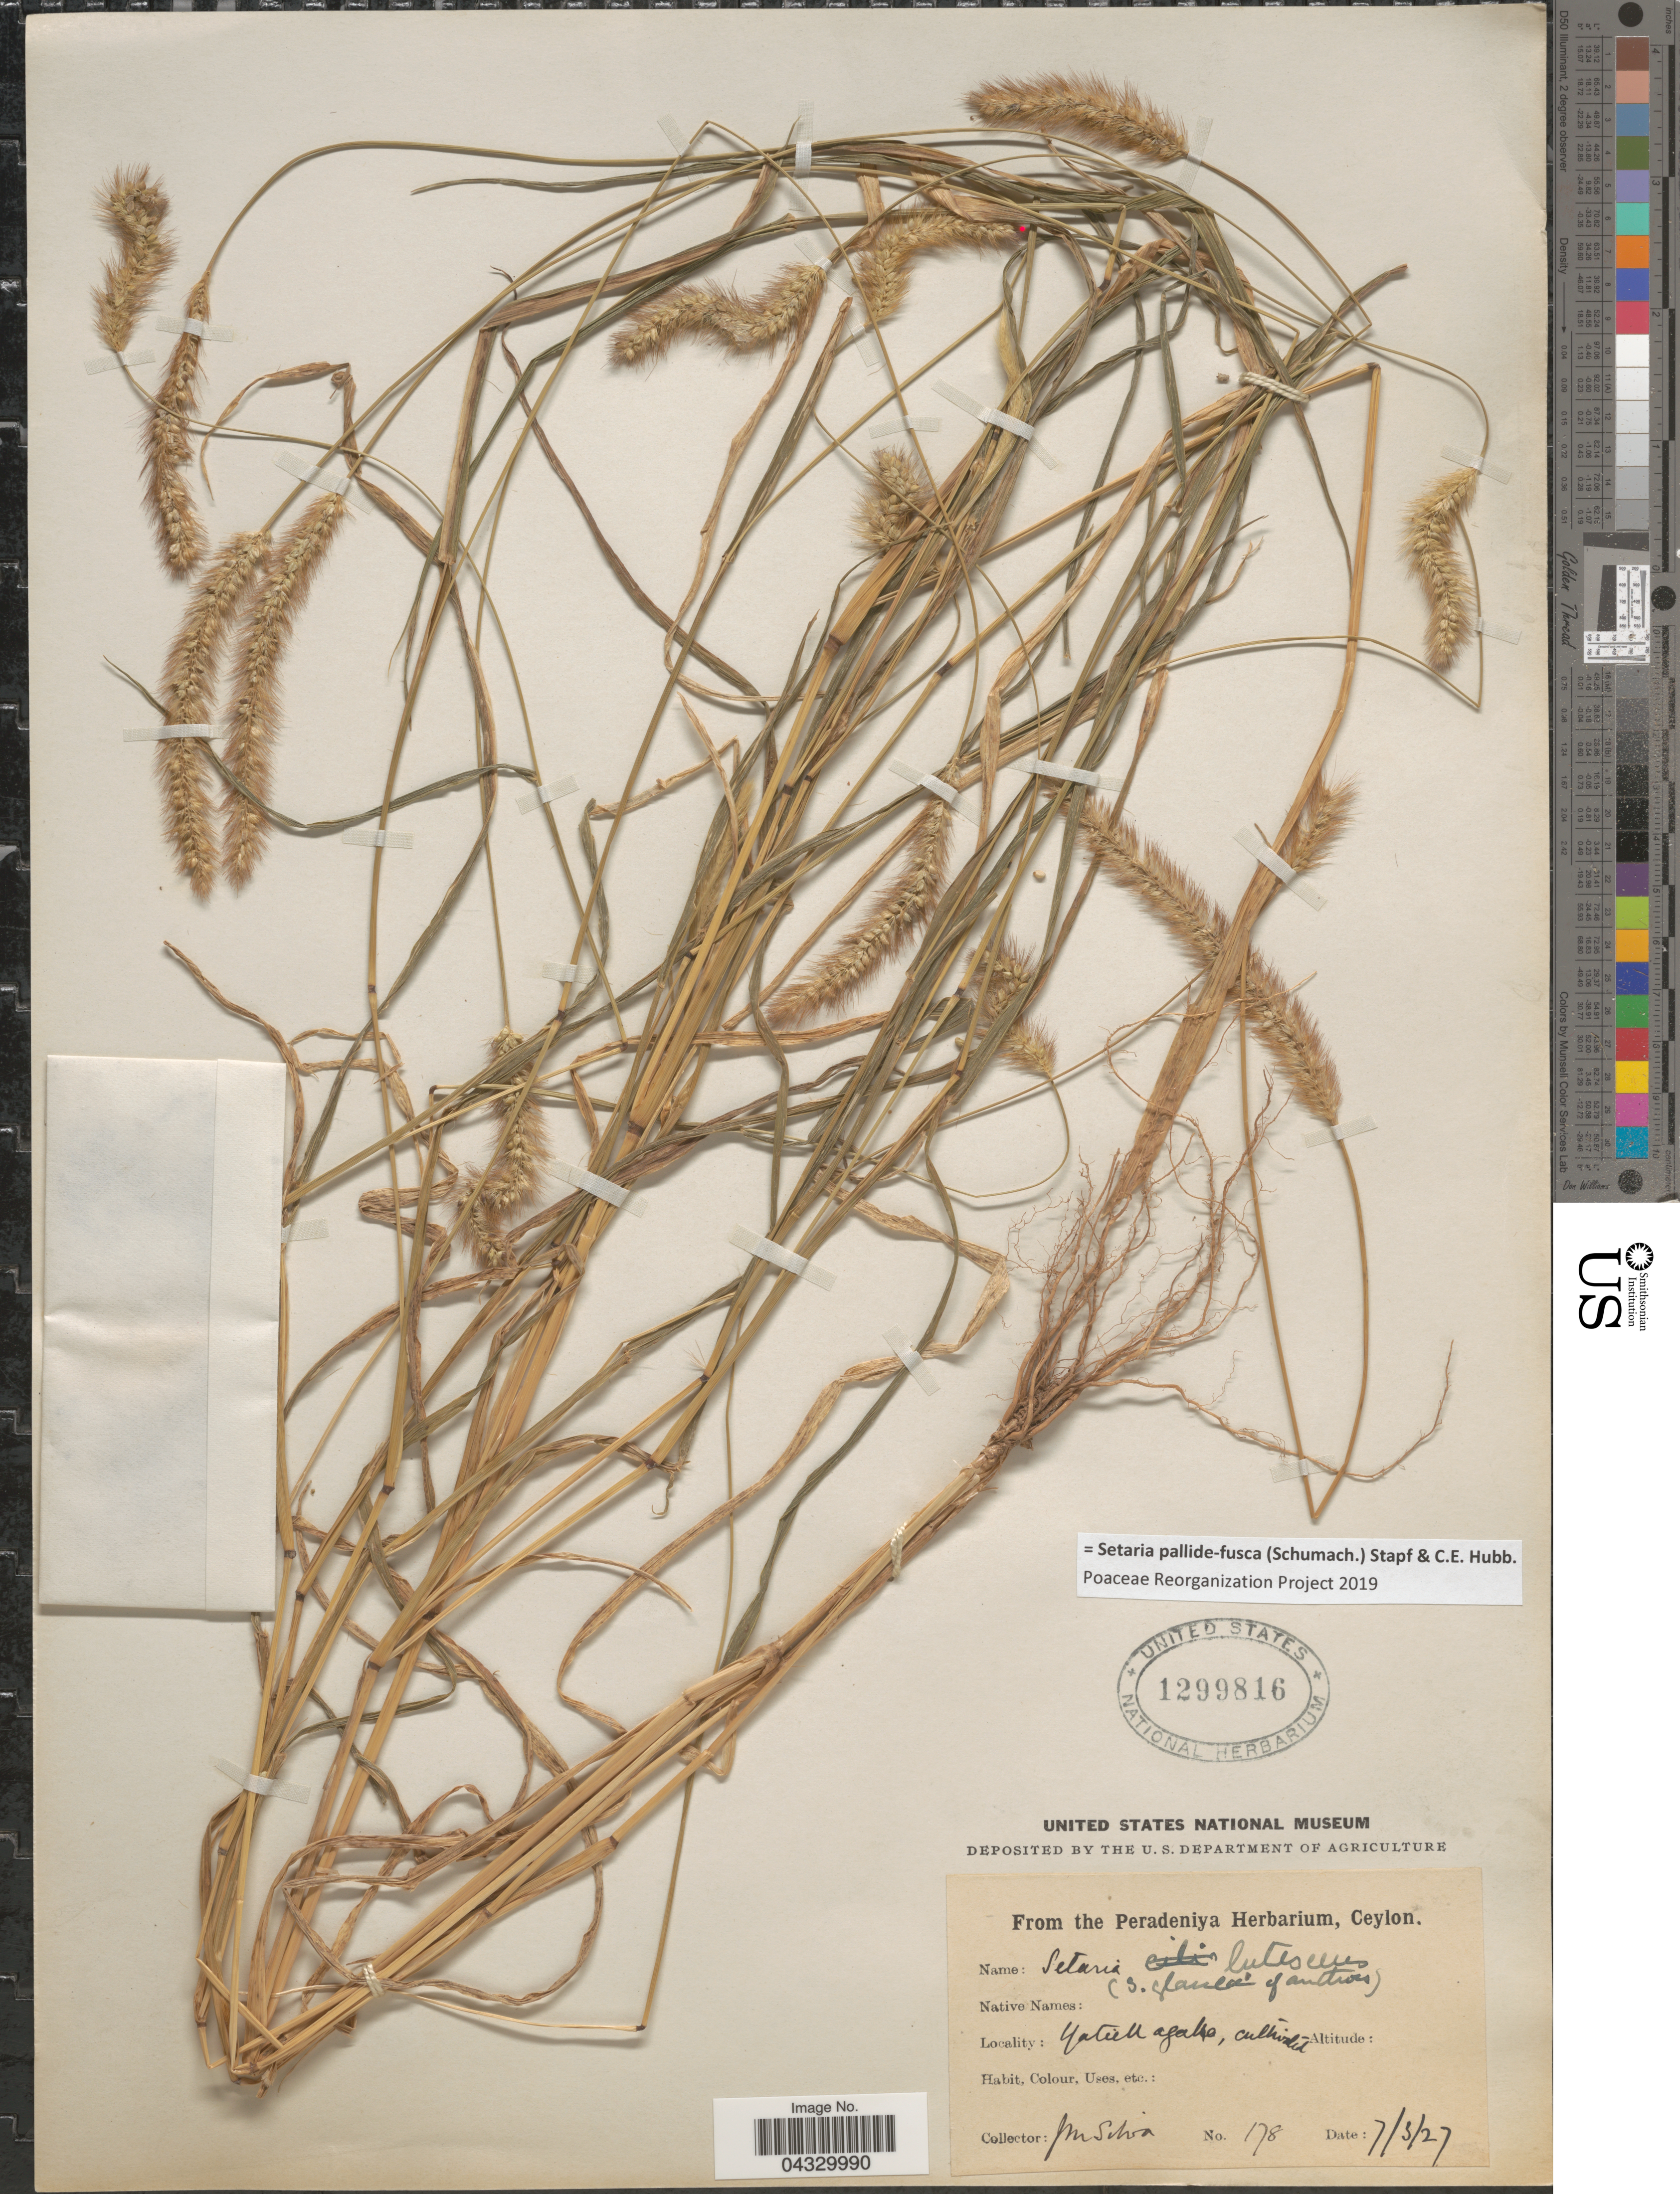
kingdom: Plantae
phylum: Tracheophyta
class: Liliopsida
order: Poales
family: Poaceae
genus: Setaria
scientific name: Setaria pallide-fusca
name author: (Schumach.) Stapf & C.E. Hubb.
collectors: Silva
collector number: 178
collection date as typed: Transcribed d/m/y: 7/3/27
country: Sri Lanka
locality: Yatull agatro. [interpreted]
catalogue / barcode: US 1299816